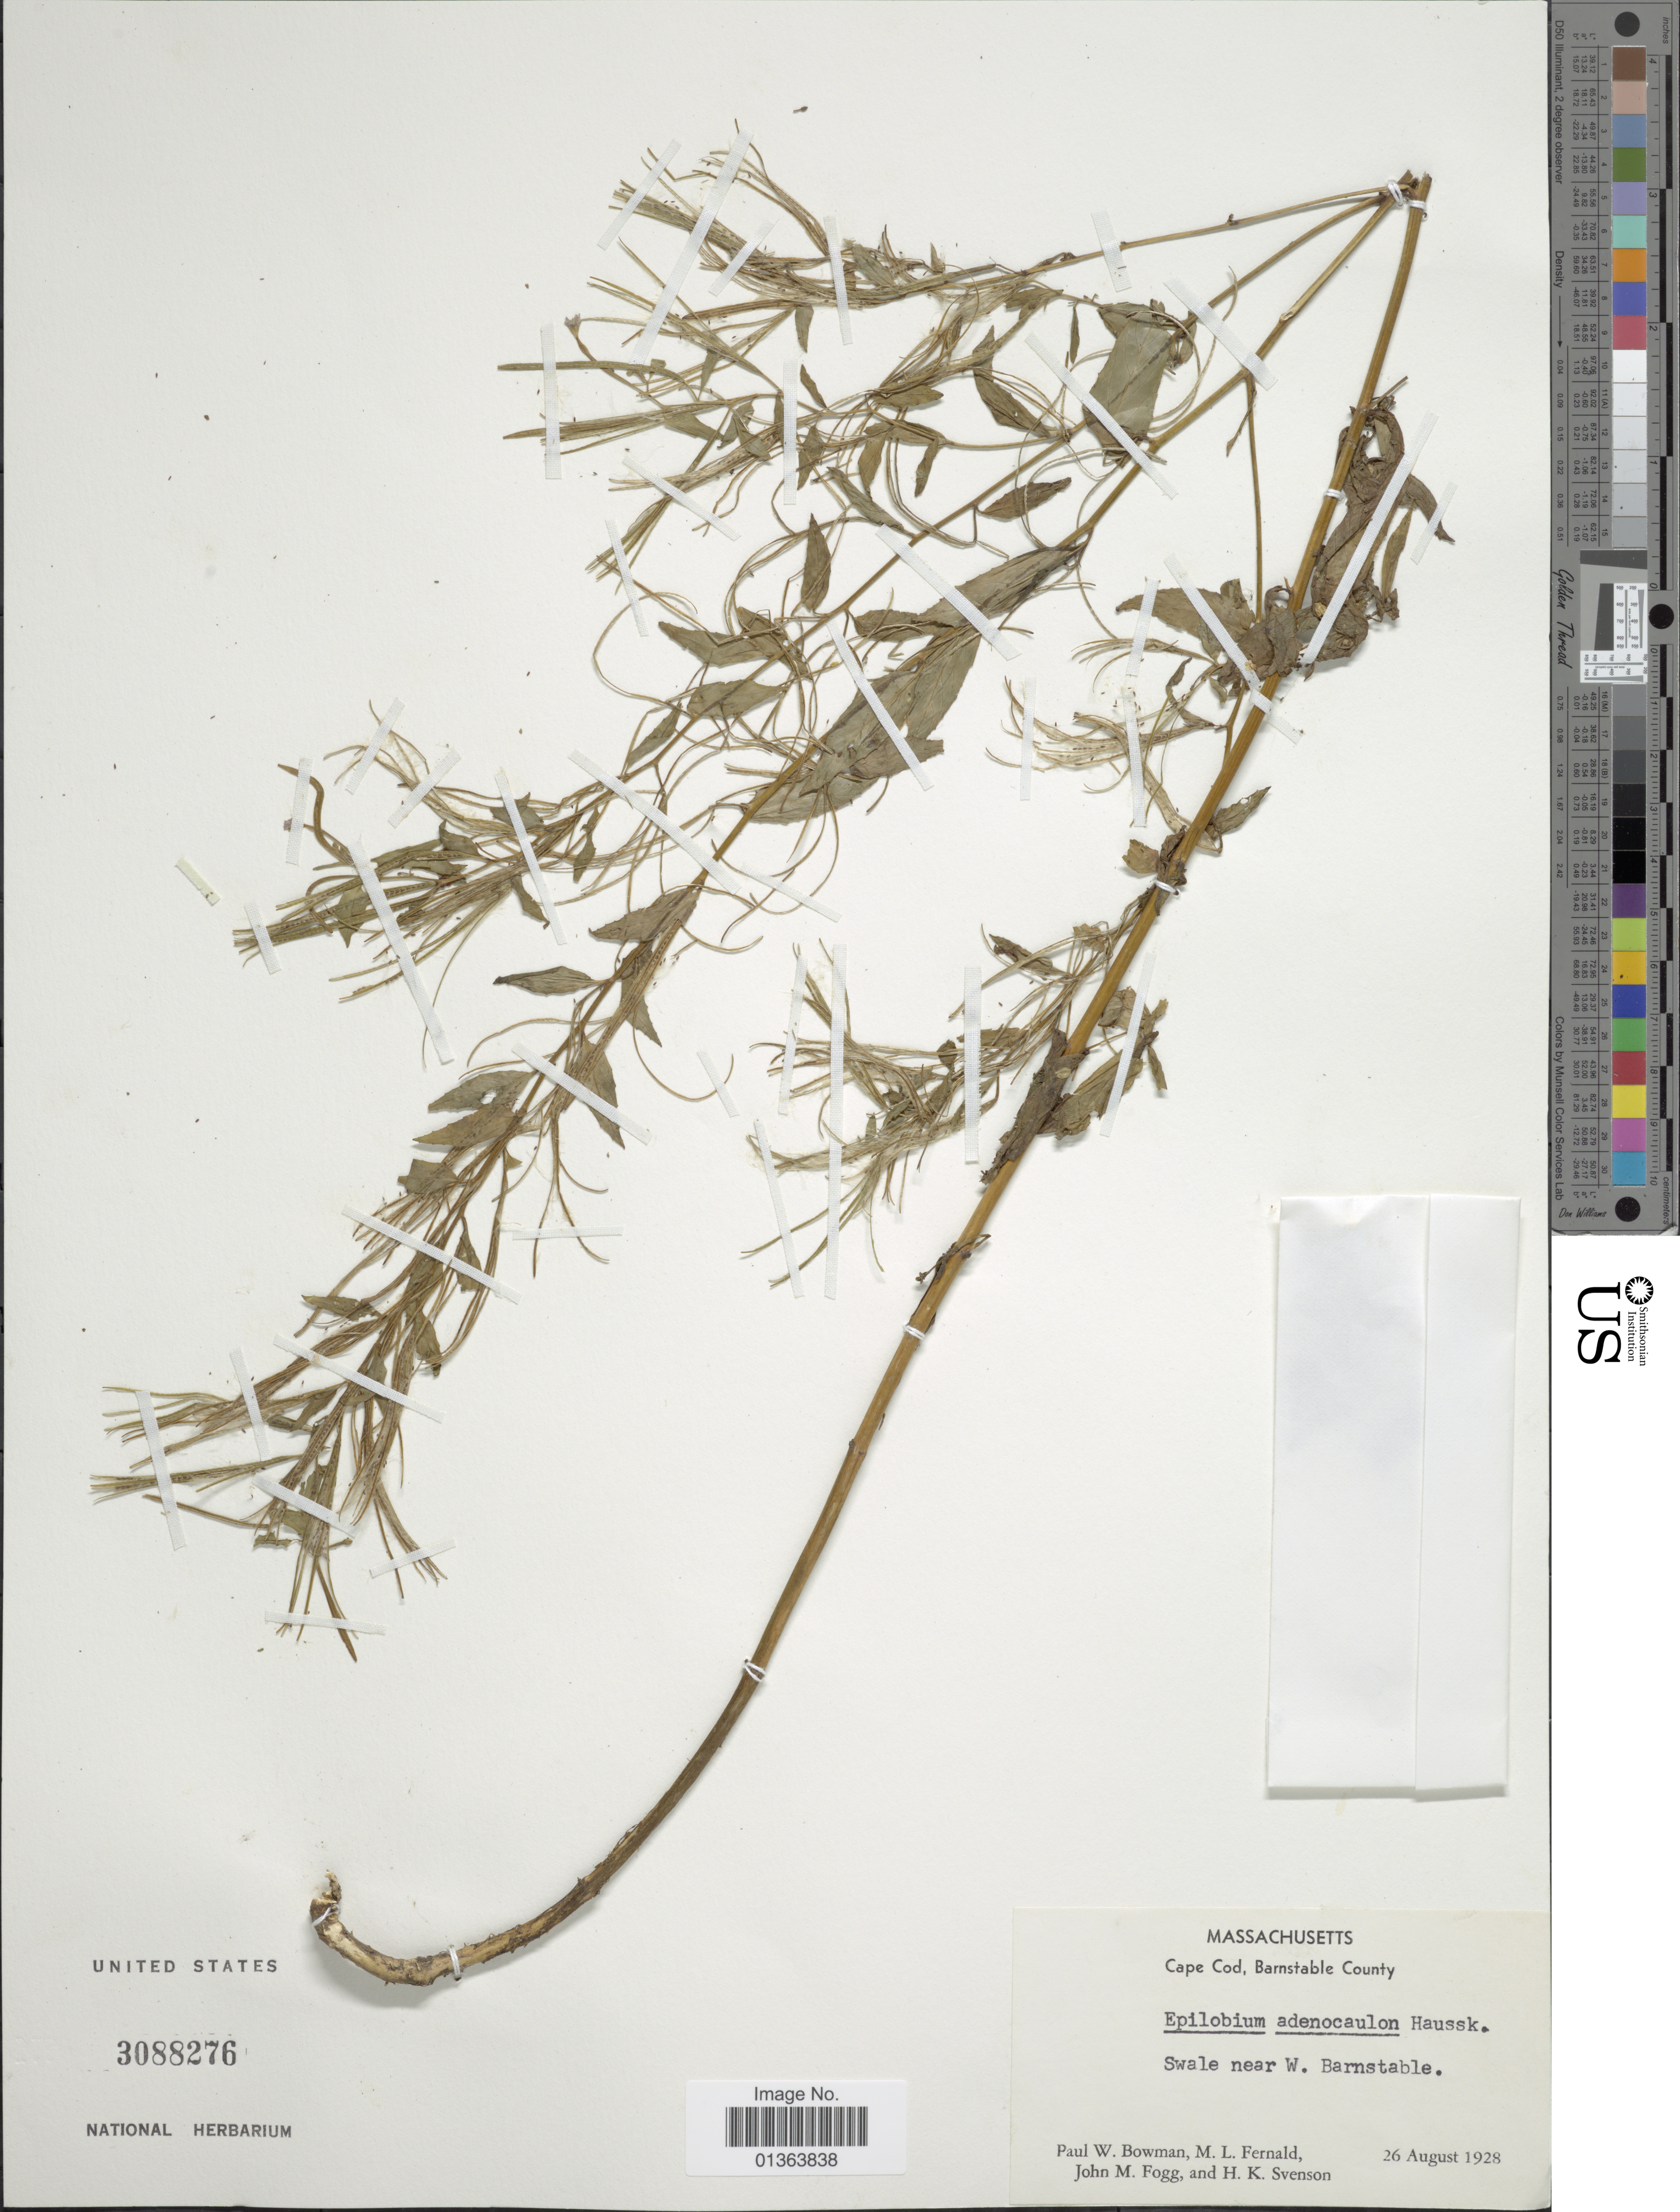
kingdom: Plantae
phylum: Tracheophyta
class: Magnoliopsida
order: Myrtales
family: Onagraceae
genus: Epilobium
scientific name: Epilobium ciliatum subsp. ciliatum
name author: Raf.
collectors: P. Bowman, M. L. Fernald, J. Fogg & H. K. Svenson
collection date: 1928-08-26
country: United States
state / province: Massachusetts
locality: Cape Cod, Barnstable County. Swale near W. Barnstable.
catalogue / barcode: US 3088276